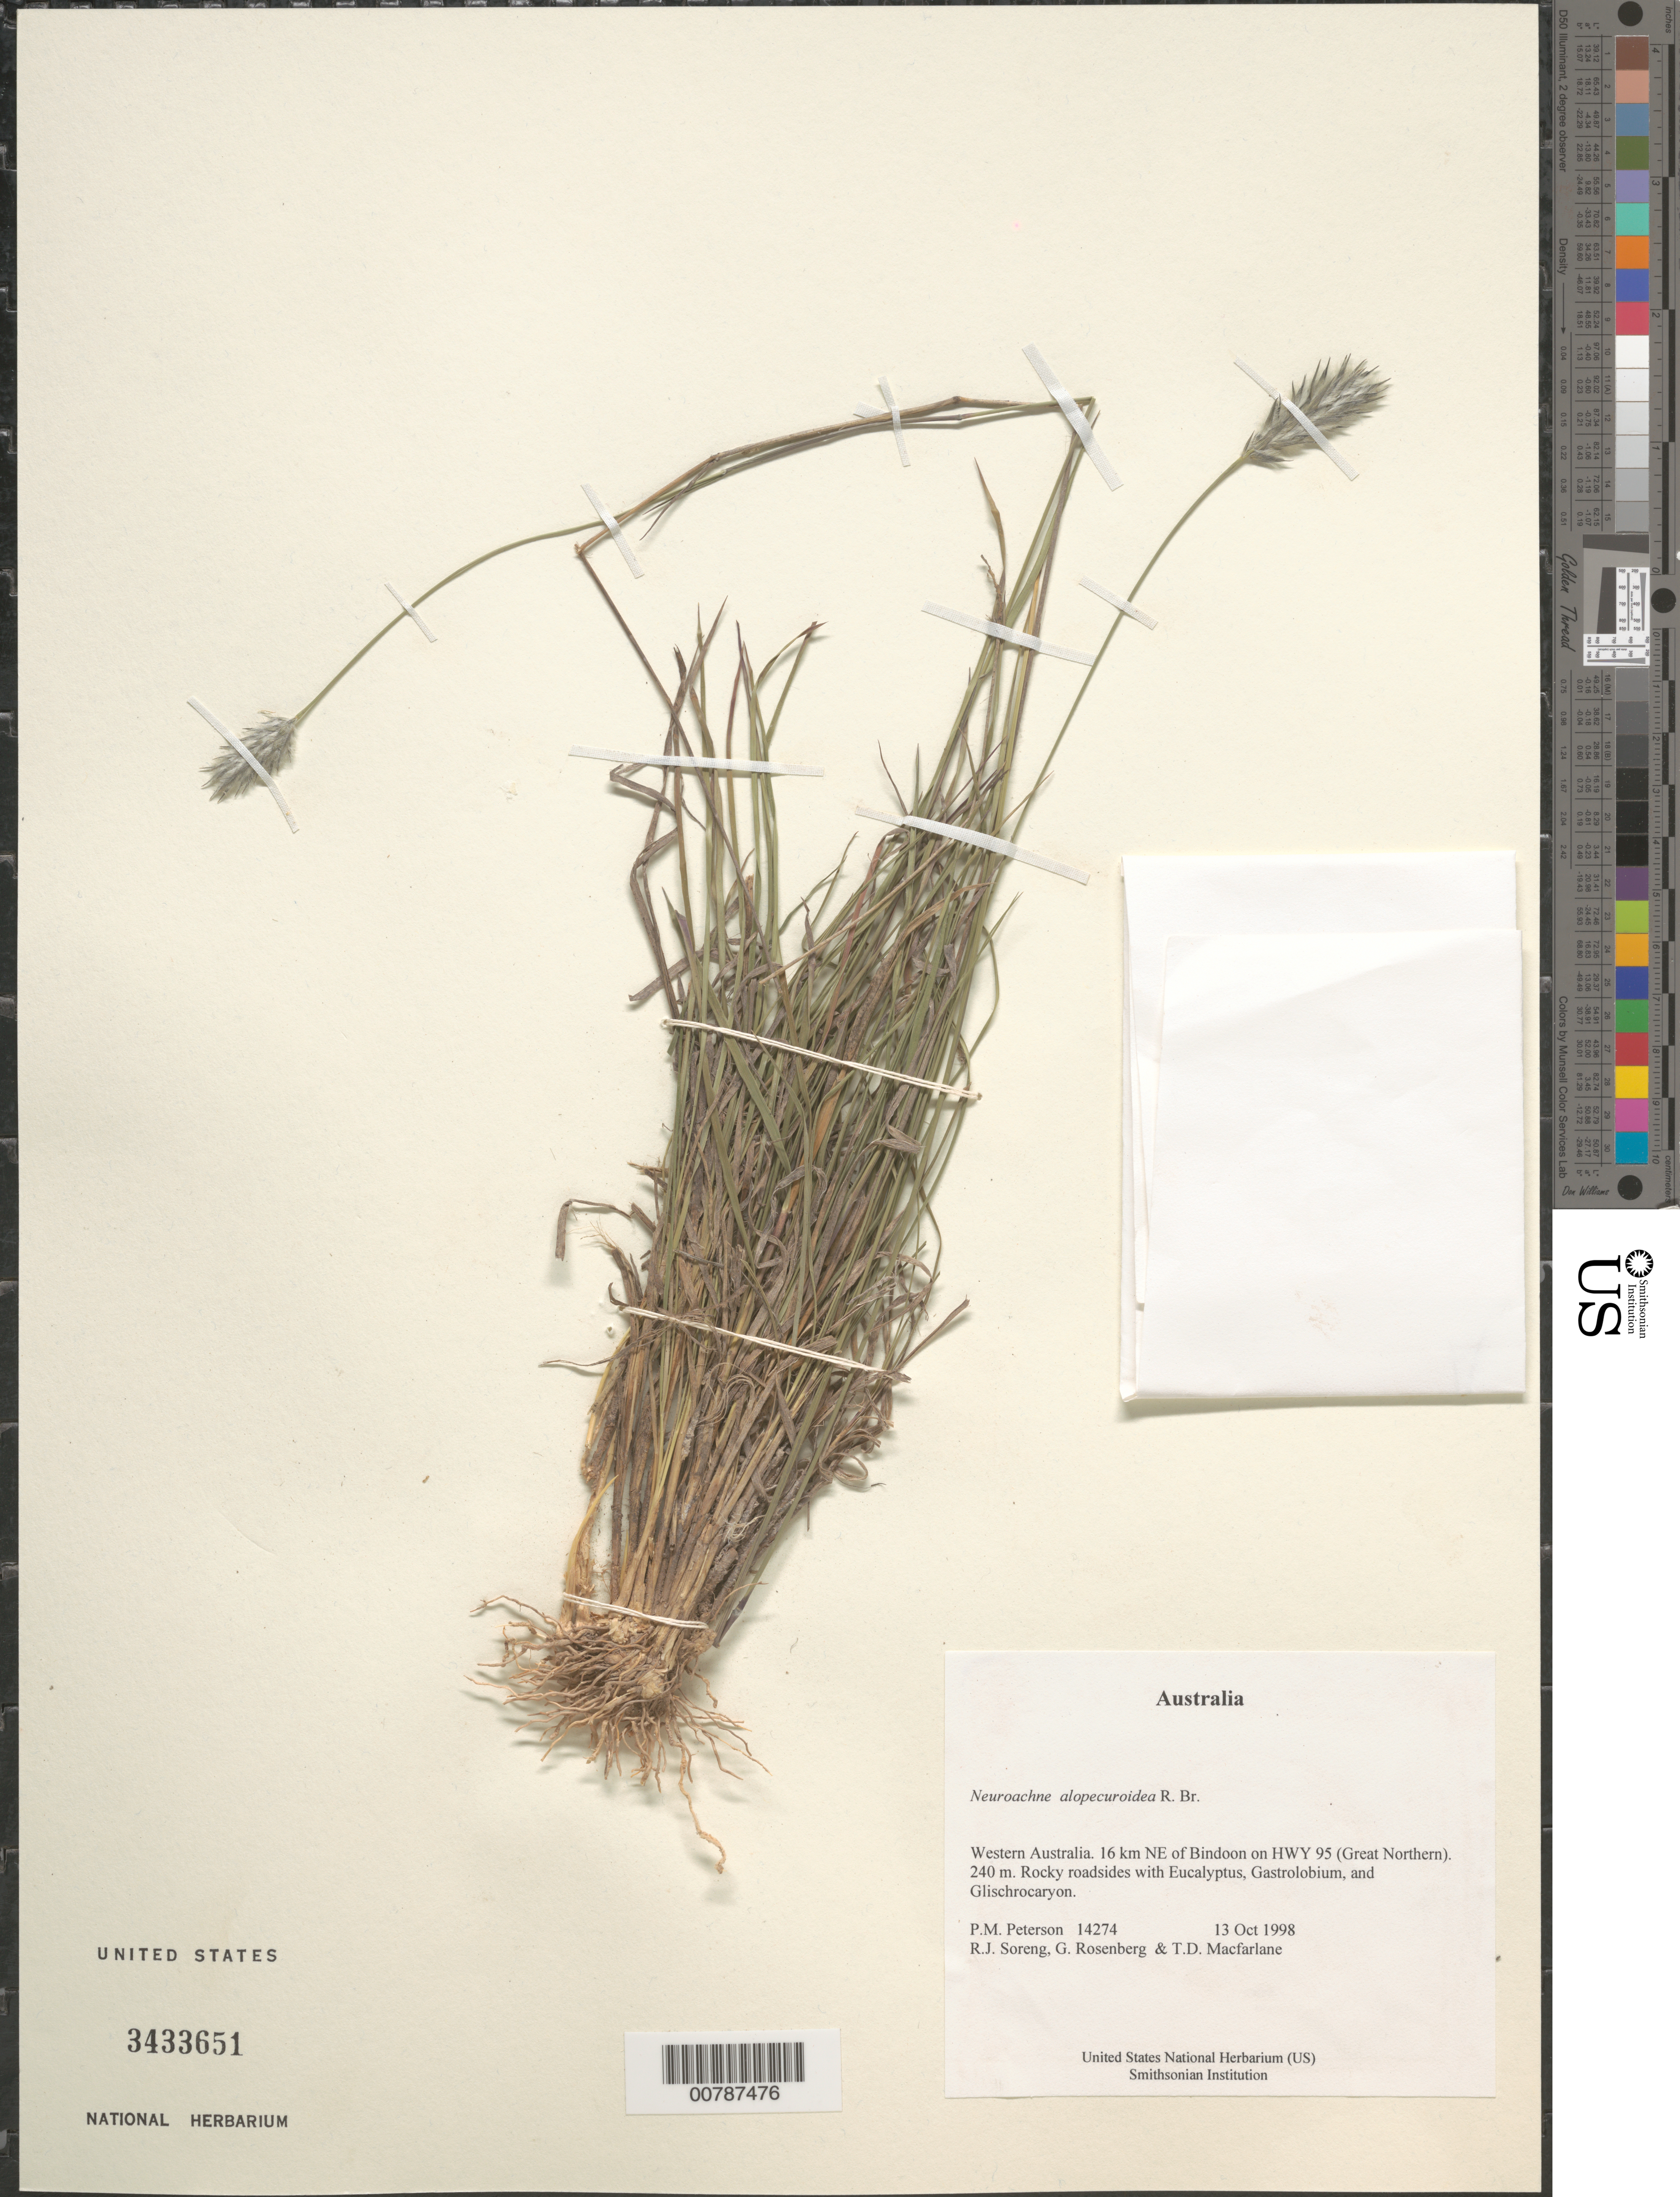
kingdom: Plantae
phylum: Tracheophyta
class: Liliopsida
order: Poales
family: Poaceae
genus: Neurachne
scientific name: Neurachne alopecuroidea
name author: R. Br.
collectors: P. M. Peterson, R. J. Soreng, G. Rosenberg & T. Macfarlane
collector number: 14274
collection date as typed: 13 Oct 1998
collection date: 1998-10-13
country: Australia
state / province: Western Australia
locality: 16 km NE of Bindoon on HWY 95 (Great Northern).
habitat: Rocky roadsides with Eucalyptus, Gastrolobium, and Glischrocaryon.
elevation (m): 240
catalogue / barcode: US 3433651